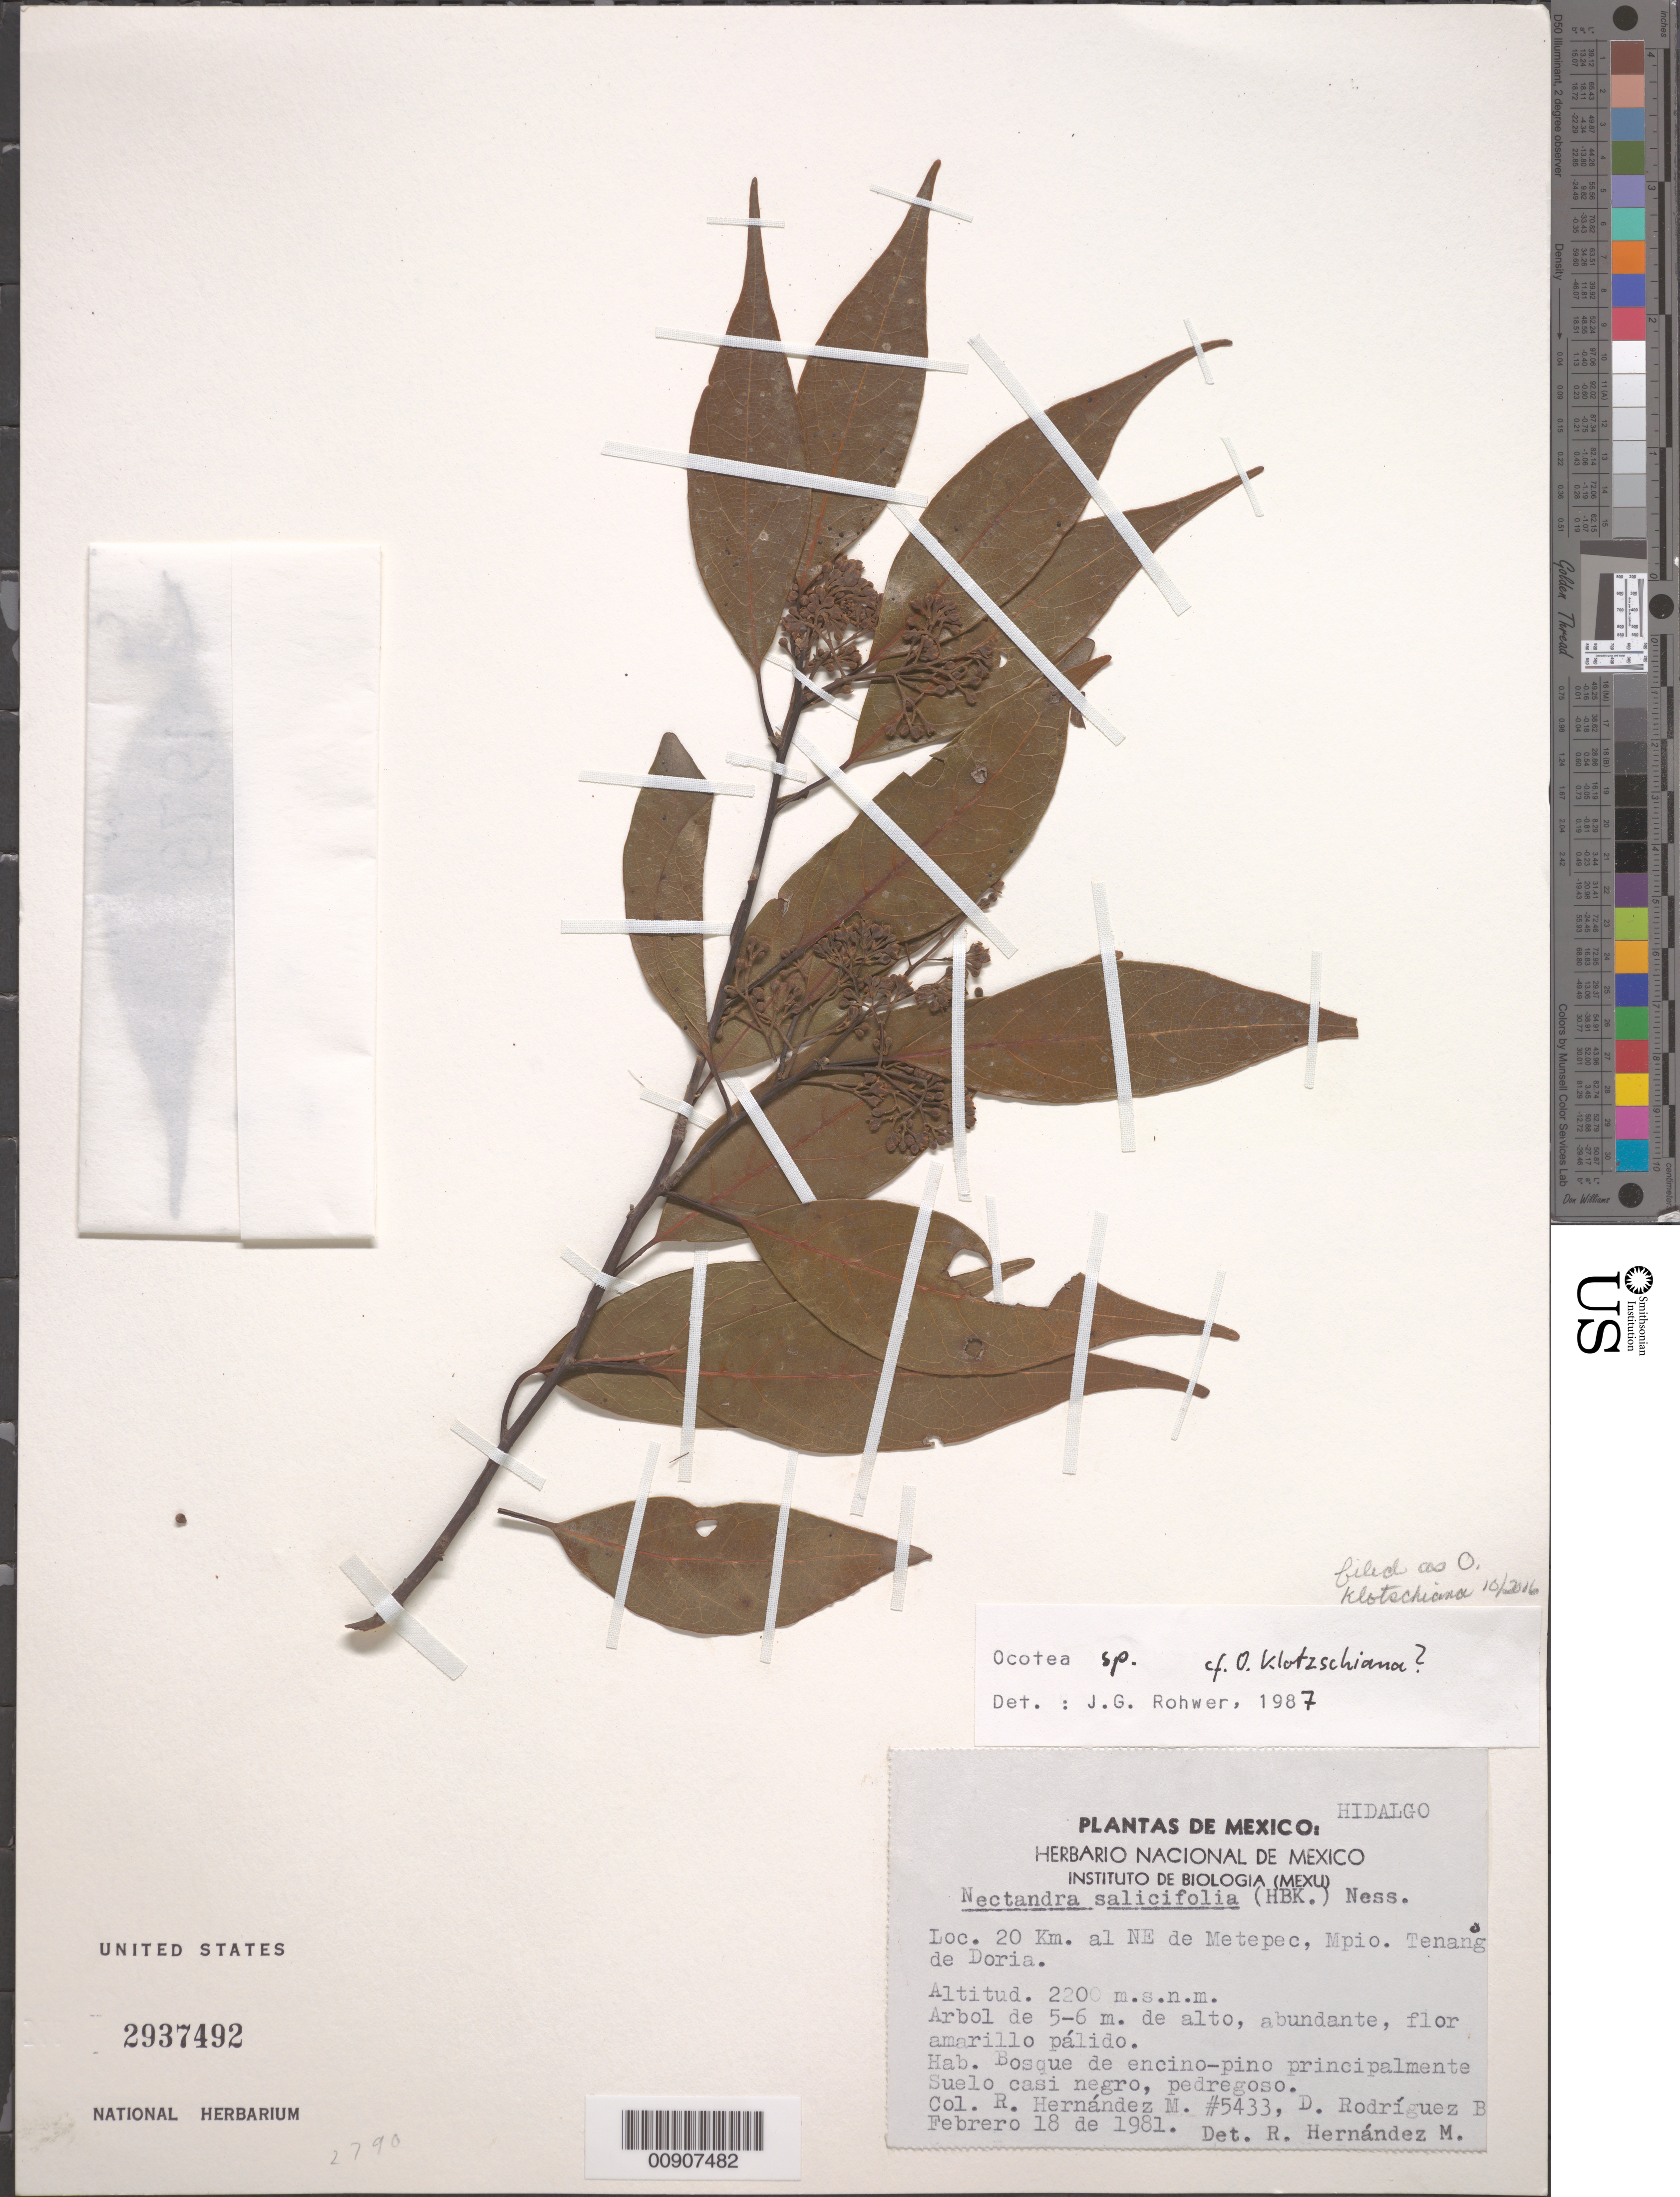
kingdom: Plantae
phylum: Tracheophyta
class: Magnoliopsida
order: Laurales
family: Lauraceae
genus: Ocotea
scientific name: Ocotea klotzschiana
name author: (Nees) Hemsl.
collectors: R. M. Hernandez & D. Rodriguez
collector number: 5433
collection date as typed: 18 Feb 1981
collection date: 1981-02-18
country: Mexico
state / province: Hidalgo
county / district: Tenango De Doria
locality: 20 km. al NE de Metepec, Mpio. Tenango de Doria, Estado de Hidalgo.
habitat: Bosque de encino-pino principalmente. Suelo casi negro, pedregoso.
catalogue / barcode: US 2937492